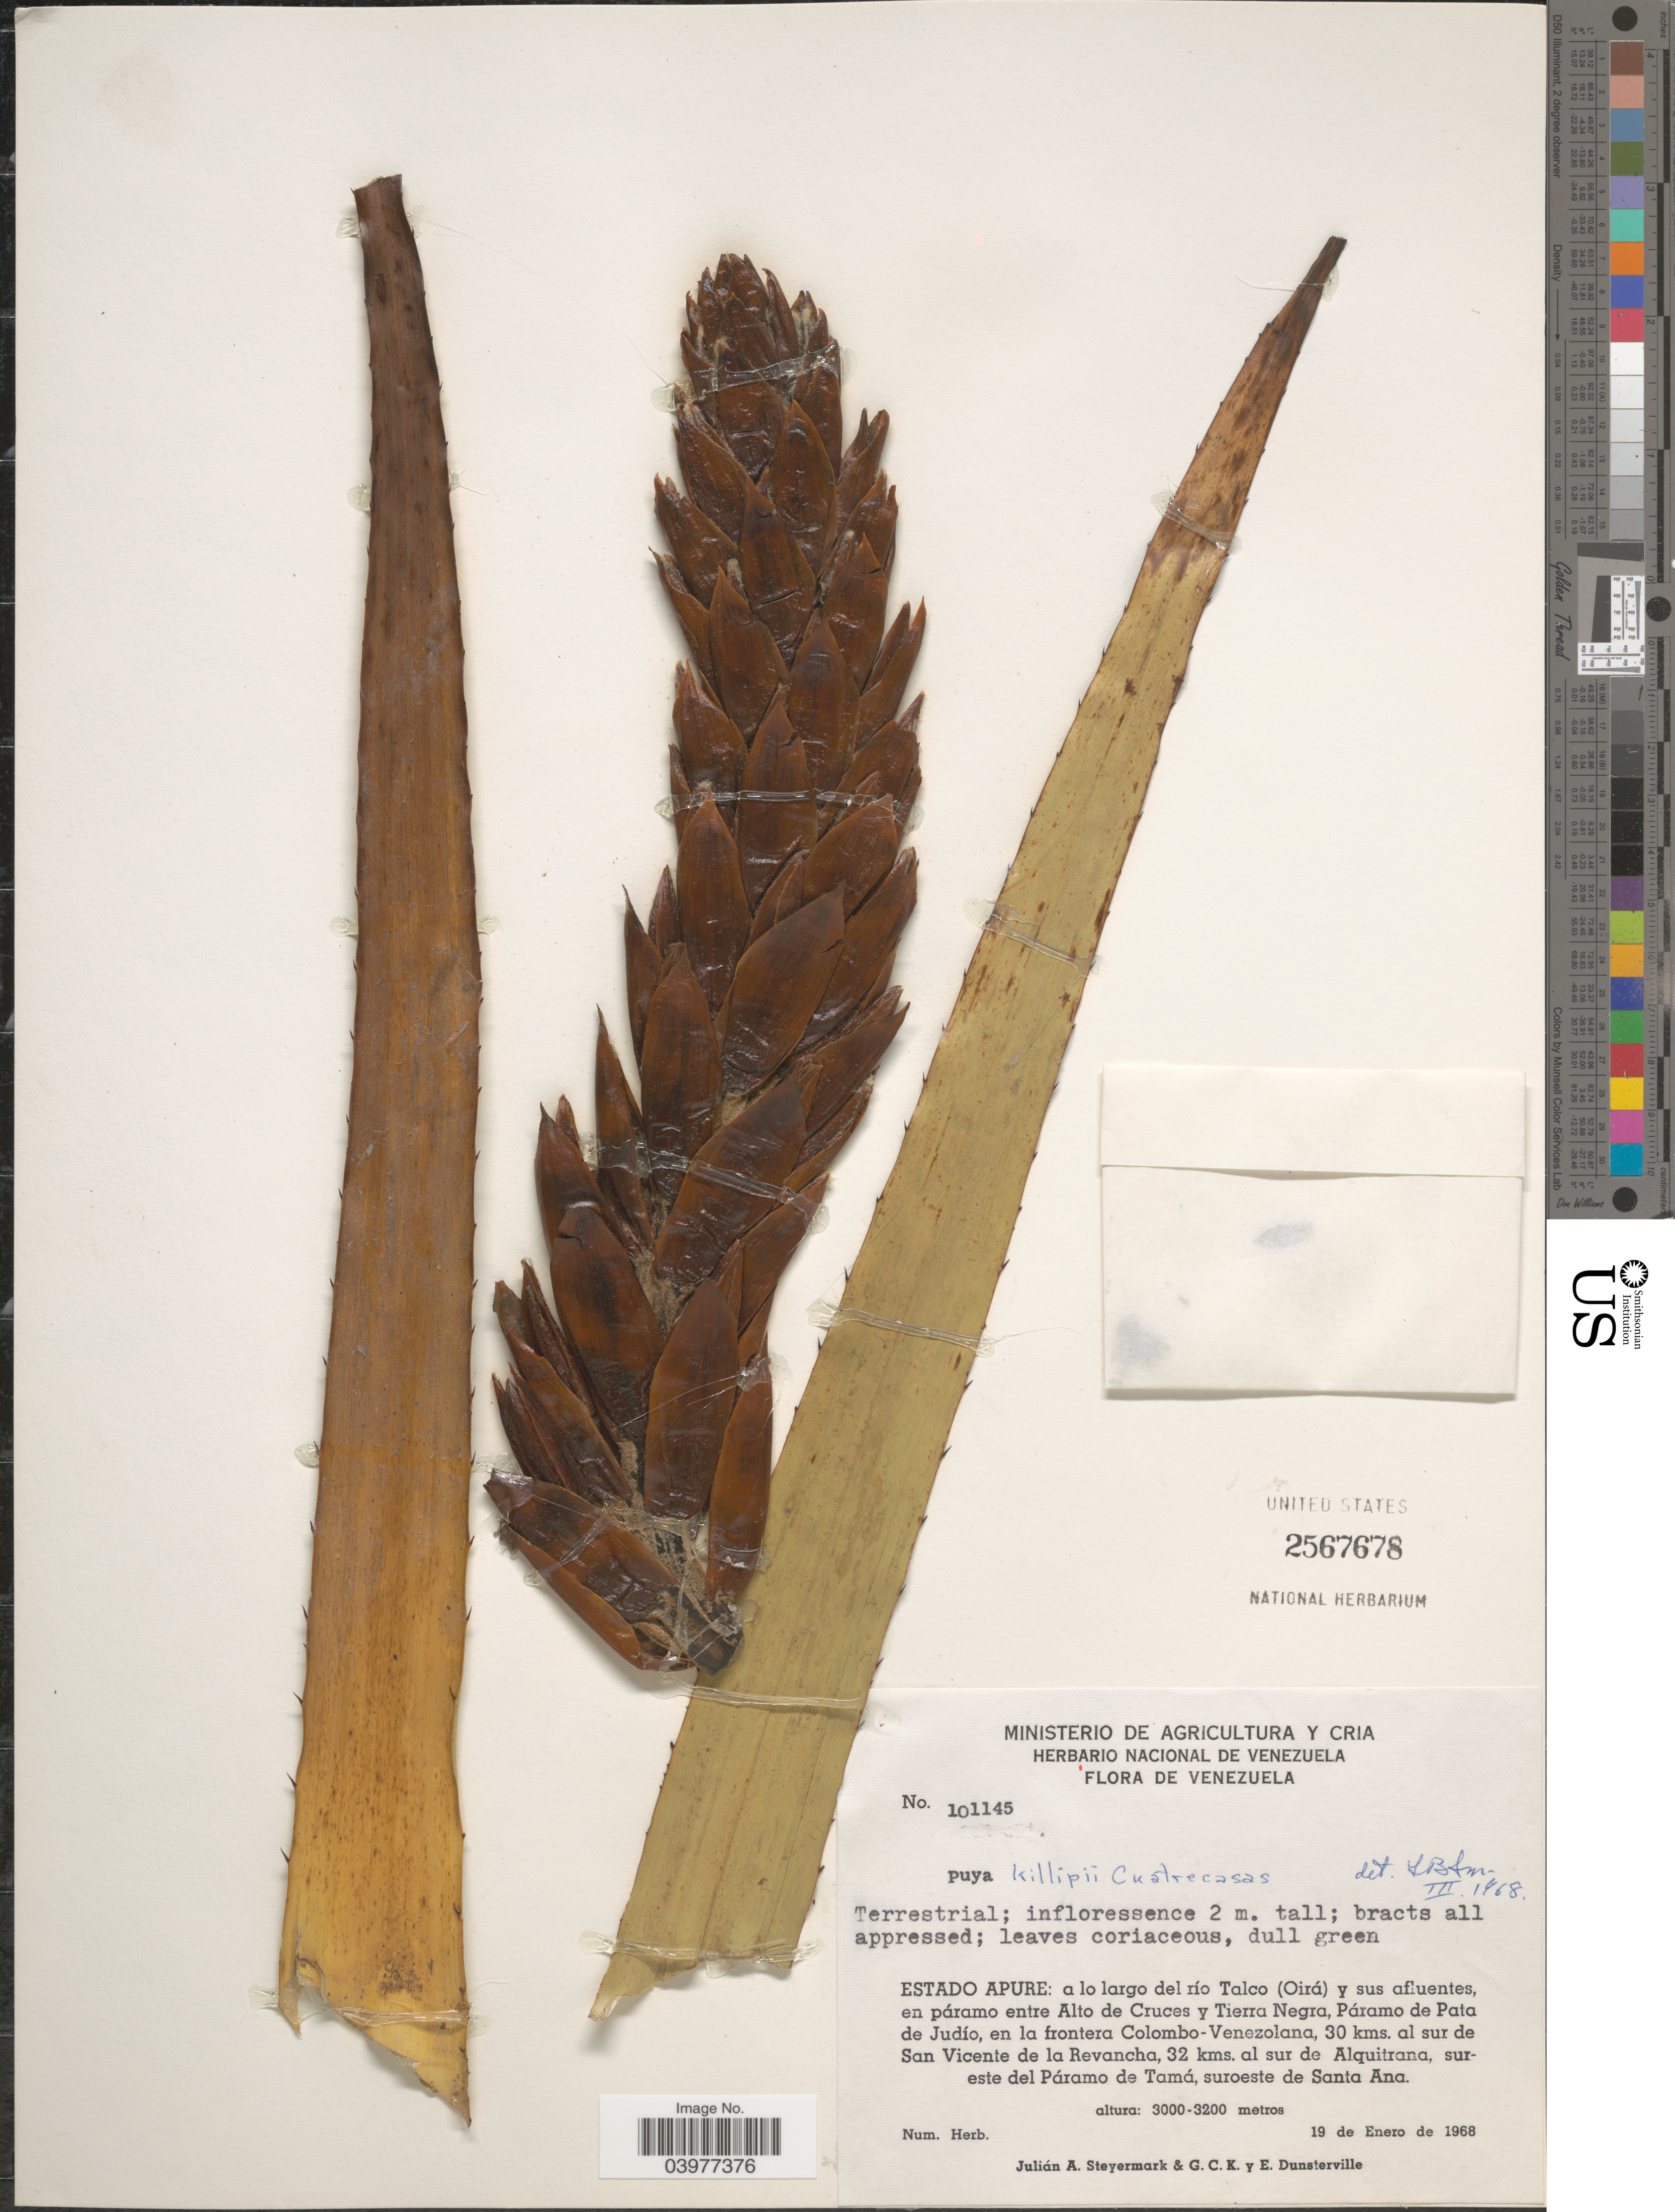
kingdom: Plantae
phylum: Tracheophyta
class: Liliopsida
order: Poales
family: Bromeliaceae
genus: Puya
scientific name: Puya killipii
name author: Cuatrec.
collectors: J. Steyermark, G. C. K. Dunsterville & E. Dunsterville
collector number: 101145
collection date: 1968-01-19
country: Venezuela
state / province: Apure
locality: A lo largo del río Talco (Oirá) y sus afluentes, en páramo entre Alto de Cruces y Tierra Negra, Páramo de Pata de Judío, en la frontera Colombo-Venezolano, 30 kms. al sur de San Vicente de la Revencha, 32 kms. al sur de Alquitrana, sureste del Páramo de Tamá, suroeste de Santa Ana.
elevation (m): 3000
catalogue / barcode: US 2567678